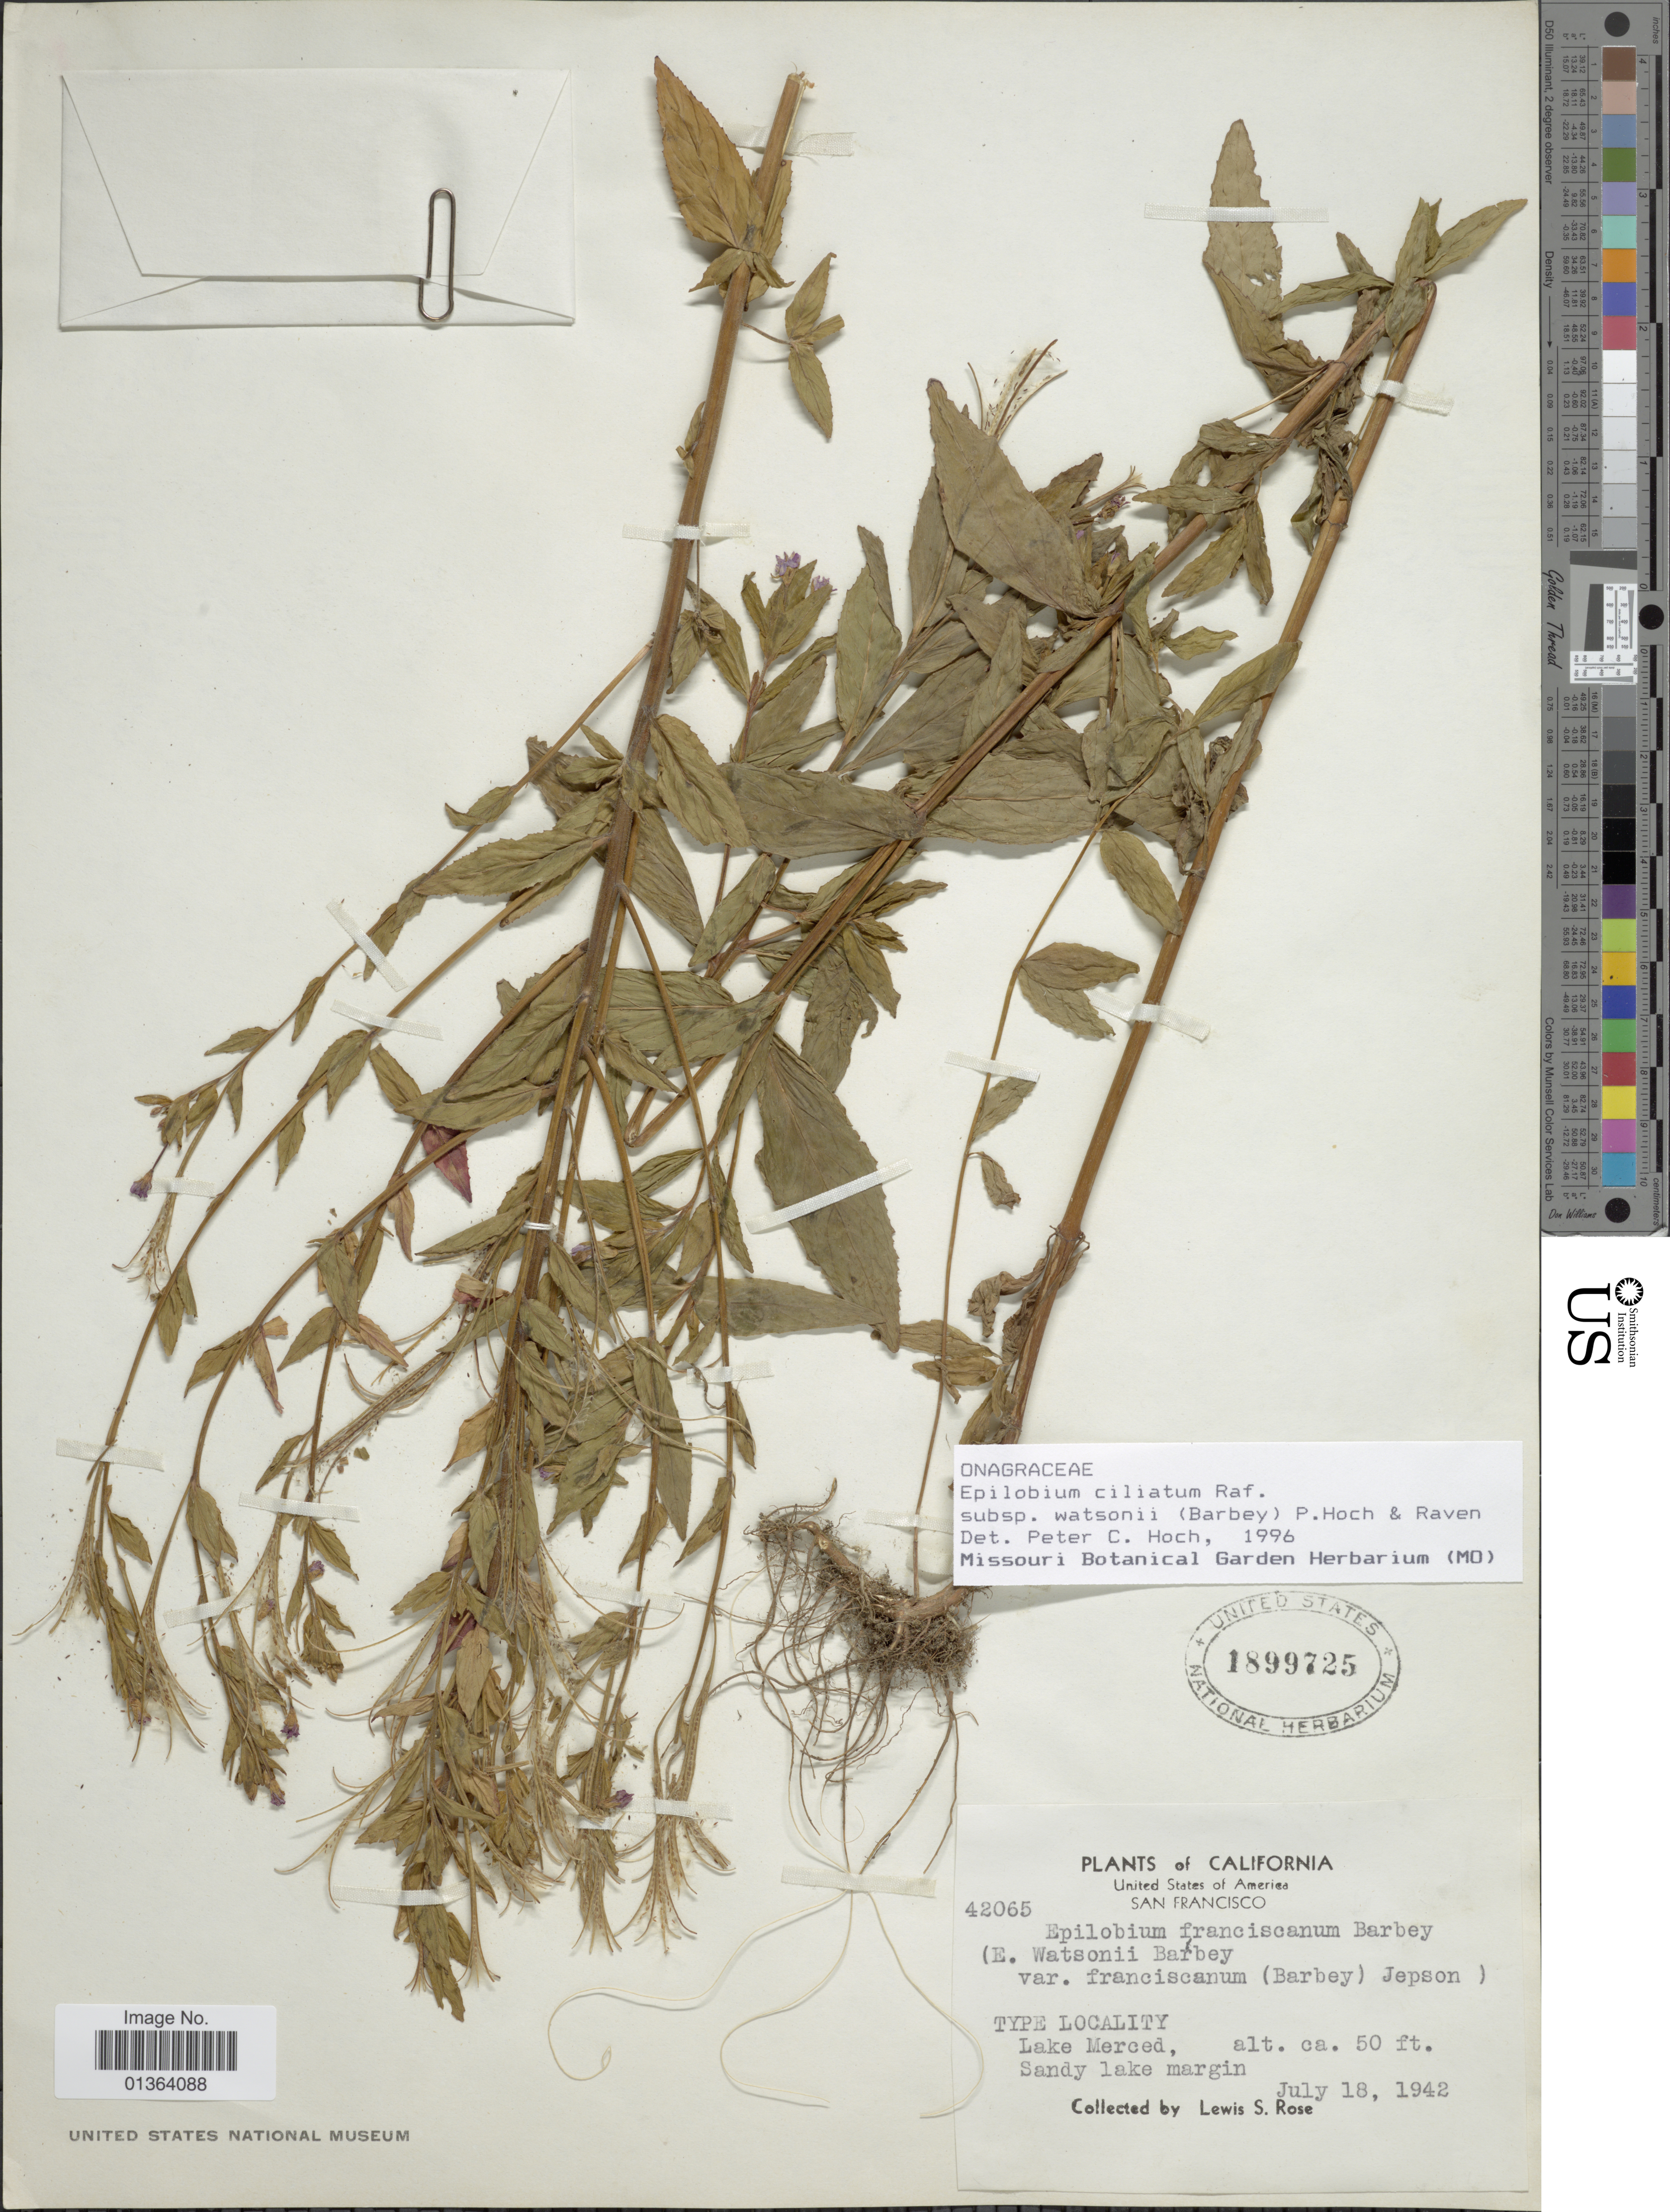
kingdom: Plantae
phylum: Tracheophyta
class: Magnoliopsida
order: Myrtales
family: Onagraceae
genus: Epilobium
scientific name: Epilobium ciliatum subsp. watsonii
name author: (Barbey) Hoch & P.H. Raven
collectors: L. S. Rose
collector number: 42065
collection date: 1942-07-18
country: United States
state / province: California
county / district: San Francisco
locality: San Francisco. Lake Merced.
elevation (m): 15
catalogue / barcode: US 1899725